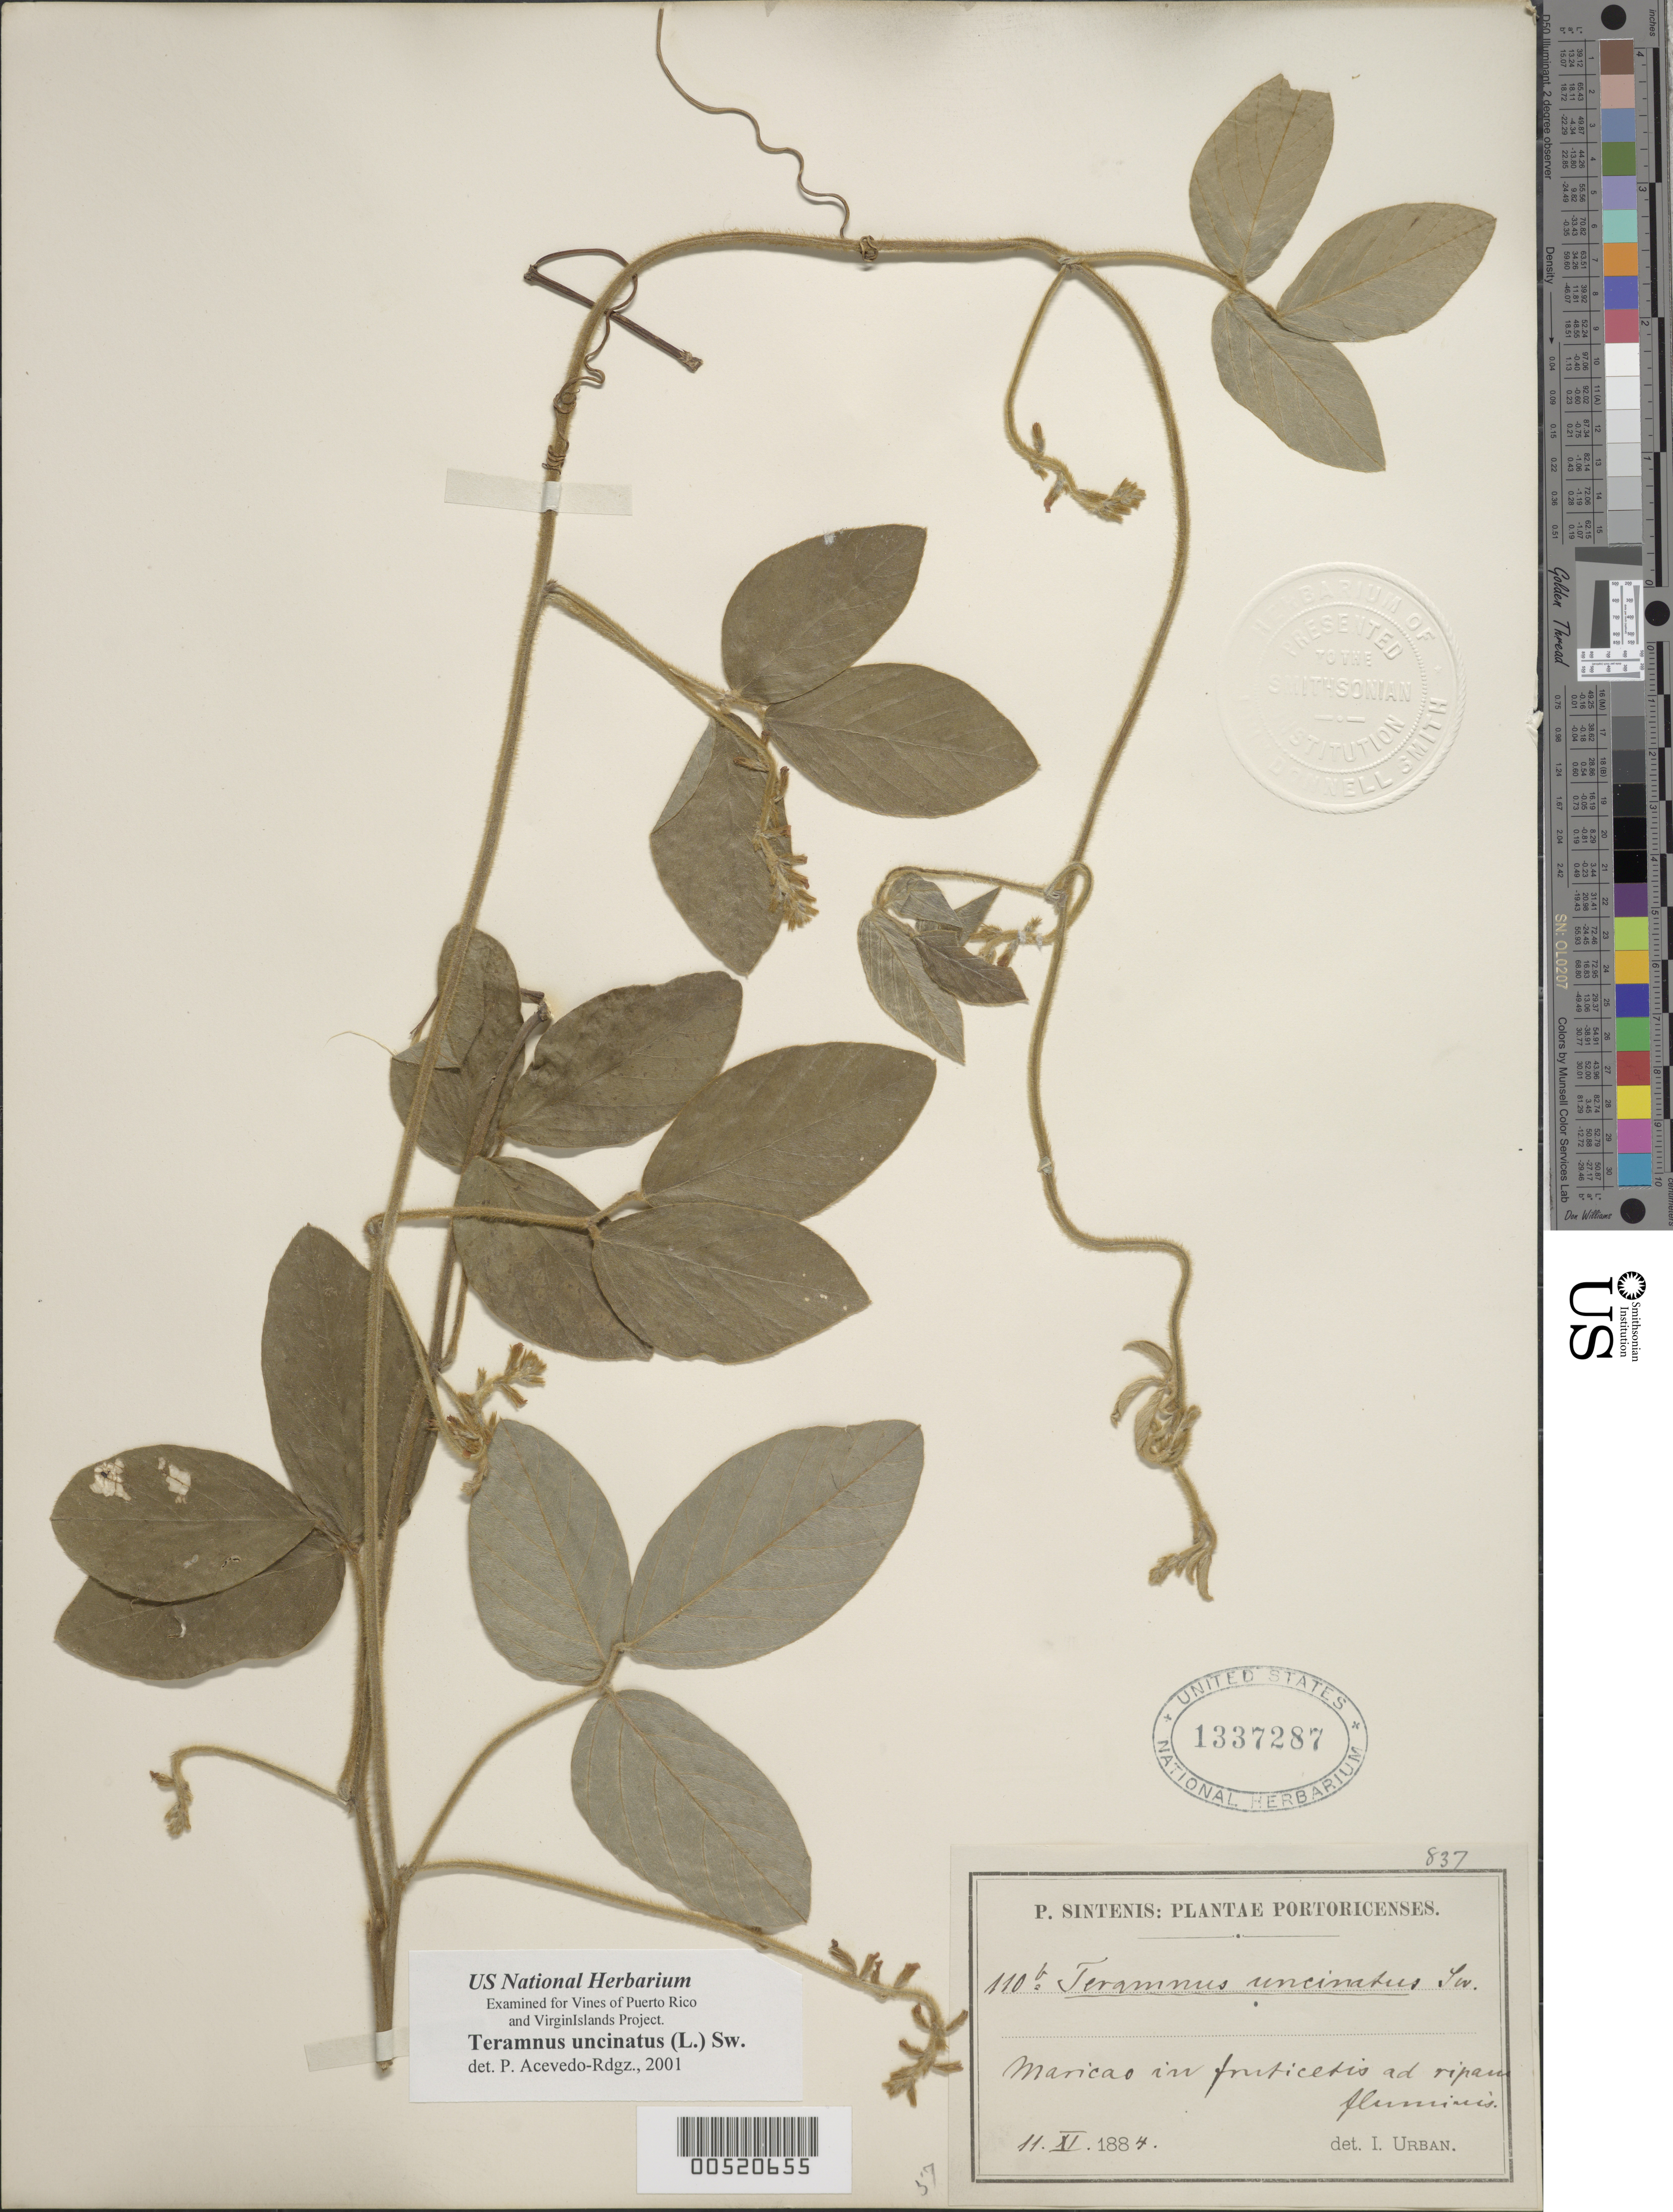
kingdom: Plantae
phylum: Tracheophyta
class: Magnoliopsida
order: Fabales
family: Fabaceae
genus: Teramnus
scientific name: Teramnus uncinatus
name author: (L.) Sw.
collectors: P. Sintenis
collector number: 110 b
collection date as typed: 27 Oct 1884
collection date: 1884-10-27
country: Puerto Rico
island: Greater Antilles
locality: Maricao. In fruticetis ad ripam fluminis.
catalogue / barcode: US 1337287